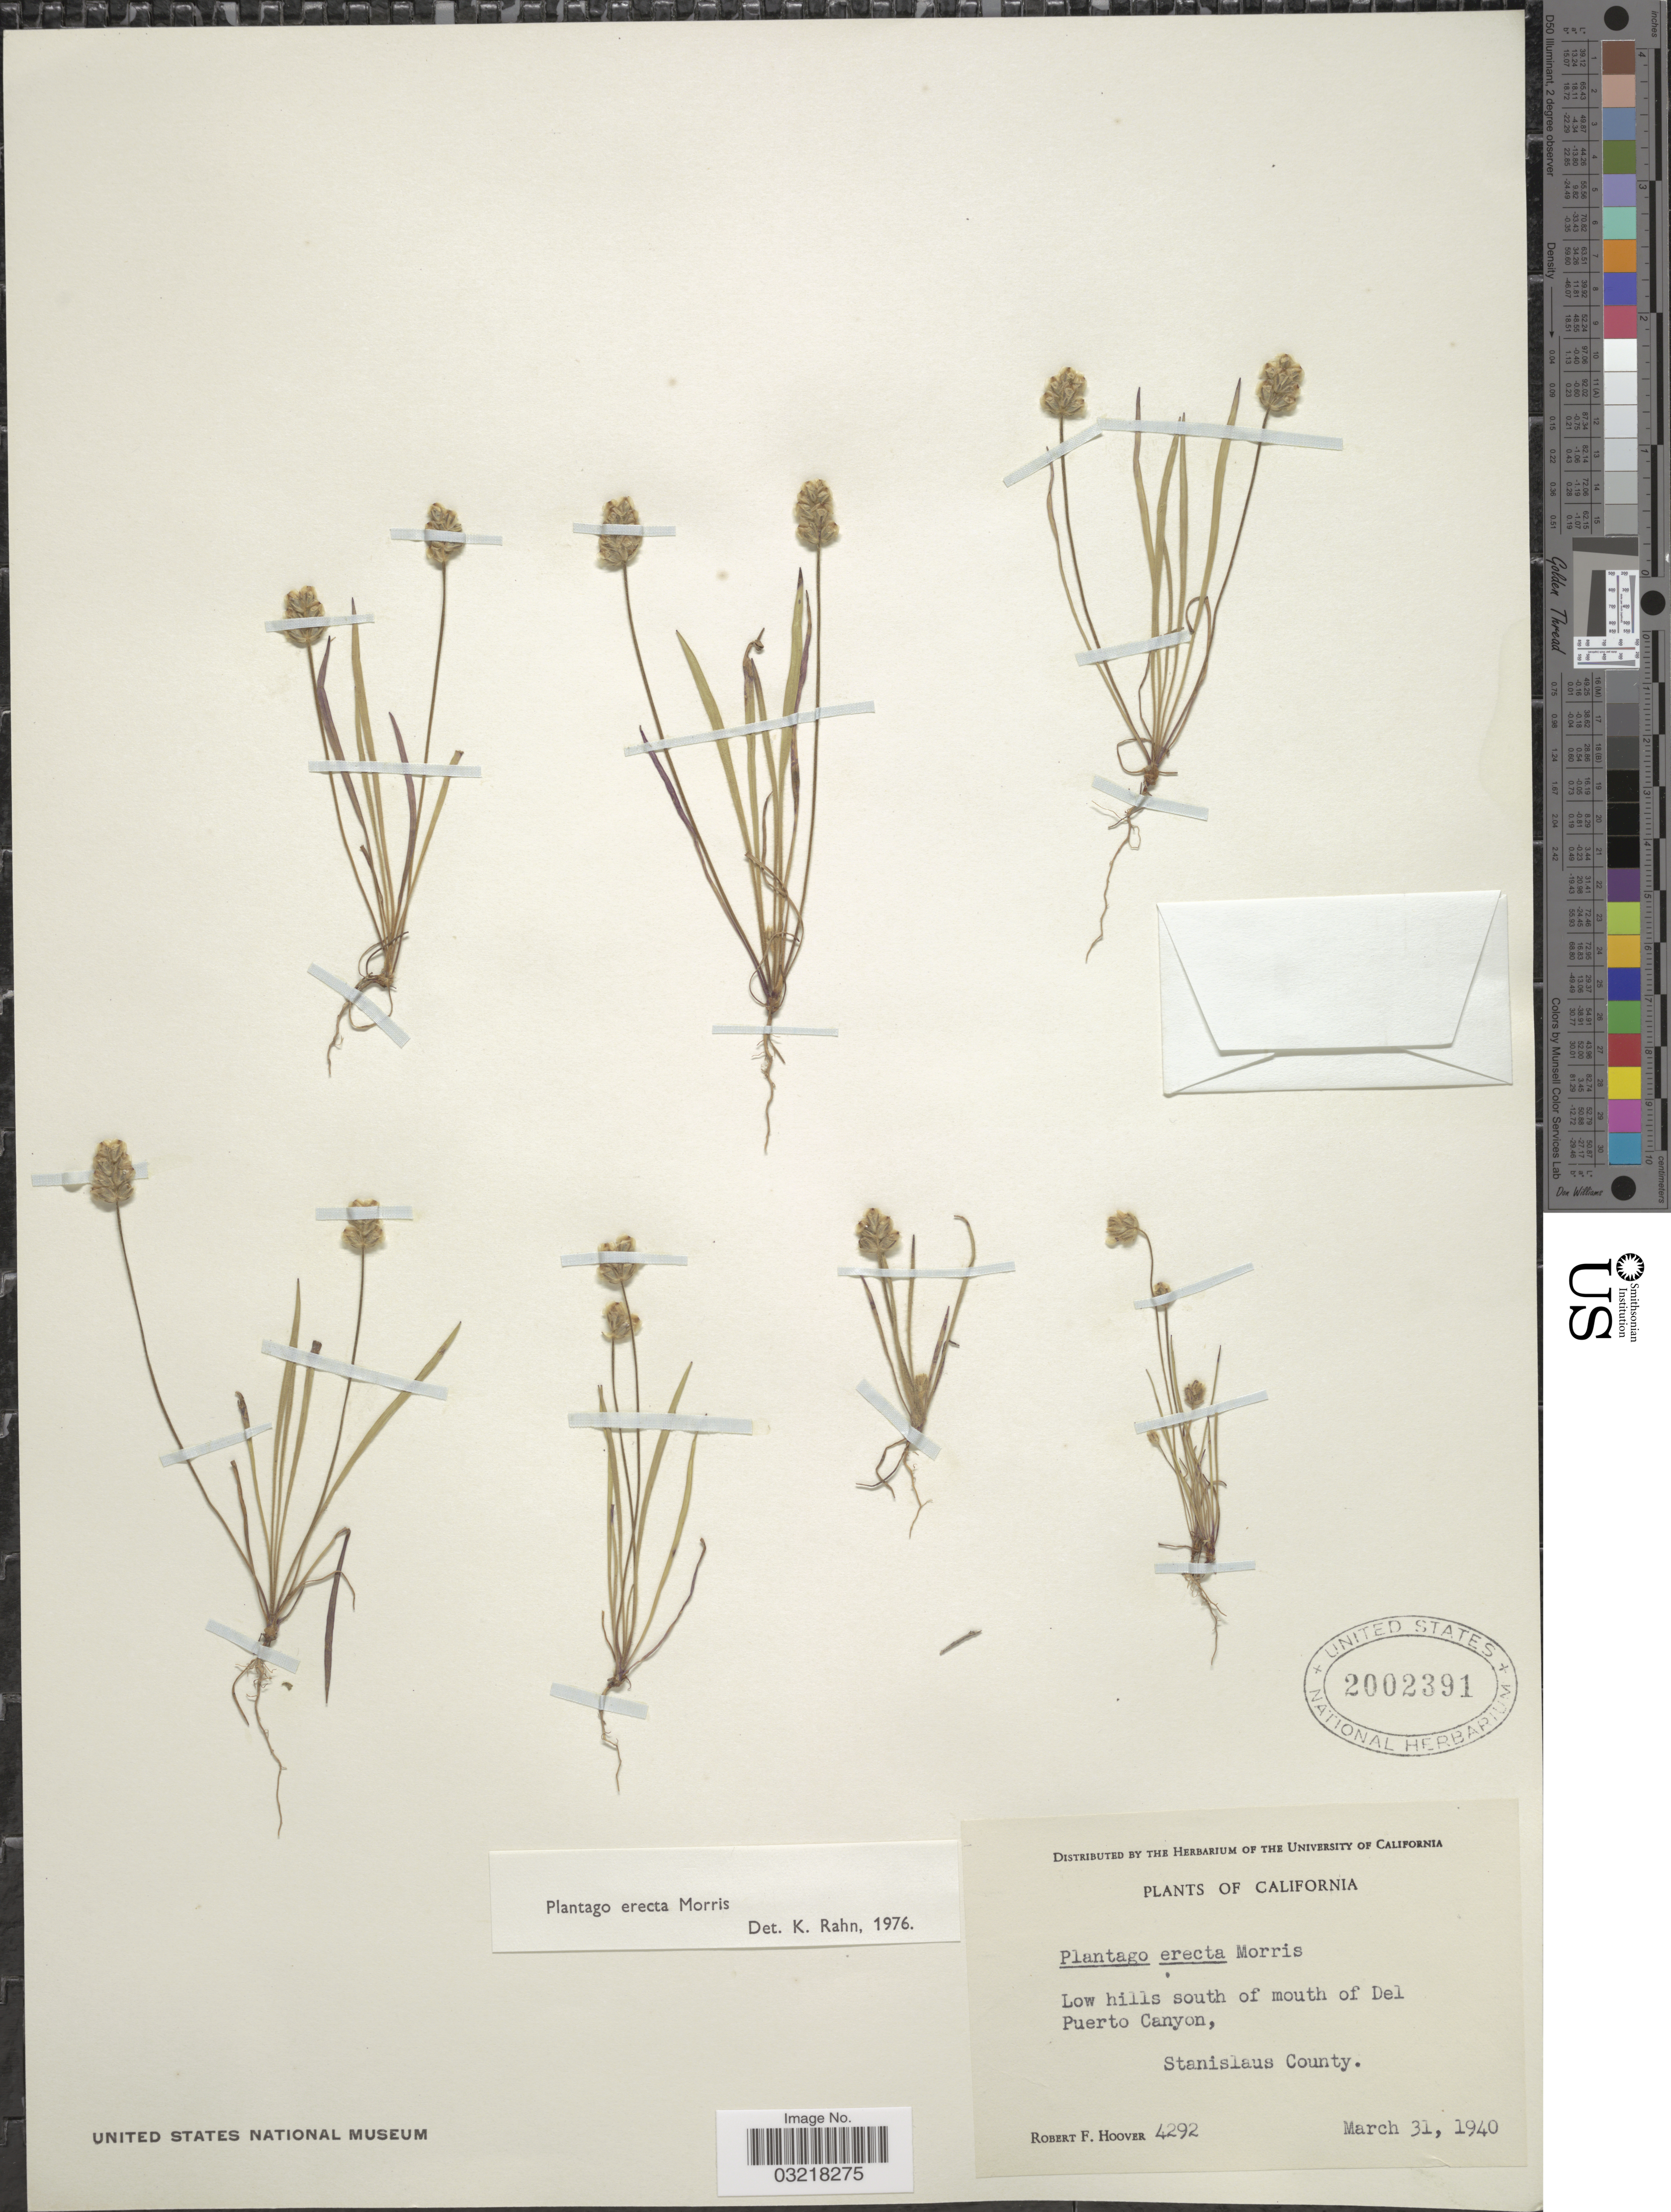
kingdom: Plantae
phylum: Tracheophyta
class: Magnoliopsida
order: Lamiales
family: Plantaginaceae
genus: Plantago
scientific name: Plantago erecta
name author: Morris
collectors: R. F. Hoover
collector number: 4292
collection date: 1940-03-31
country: United States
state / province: California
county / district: Stanislaus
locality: Low hills south of mouth of Del Puerto Canyon, Stanislaus County.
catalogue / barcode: US 2002391